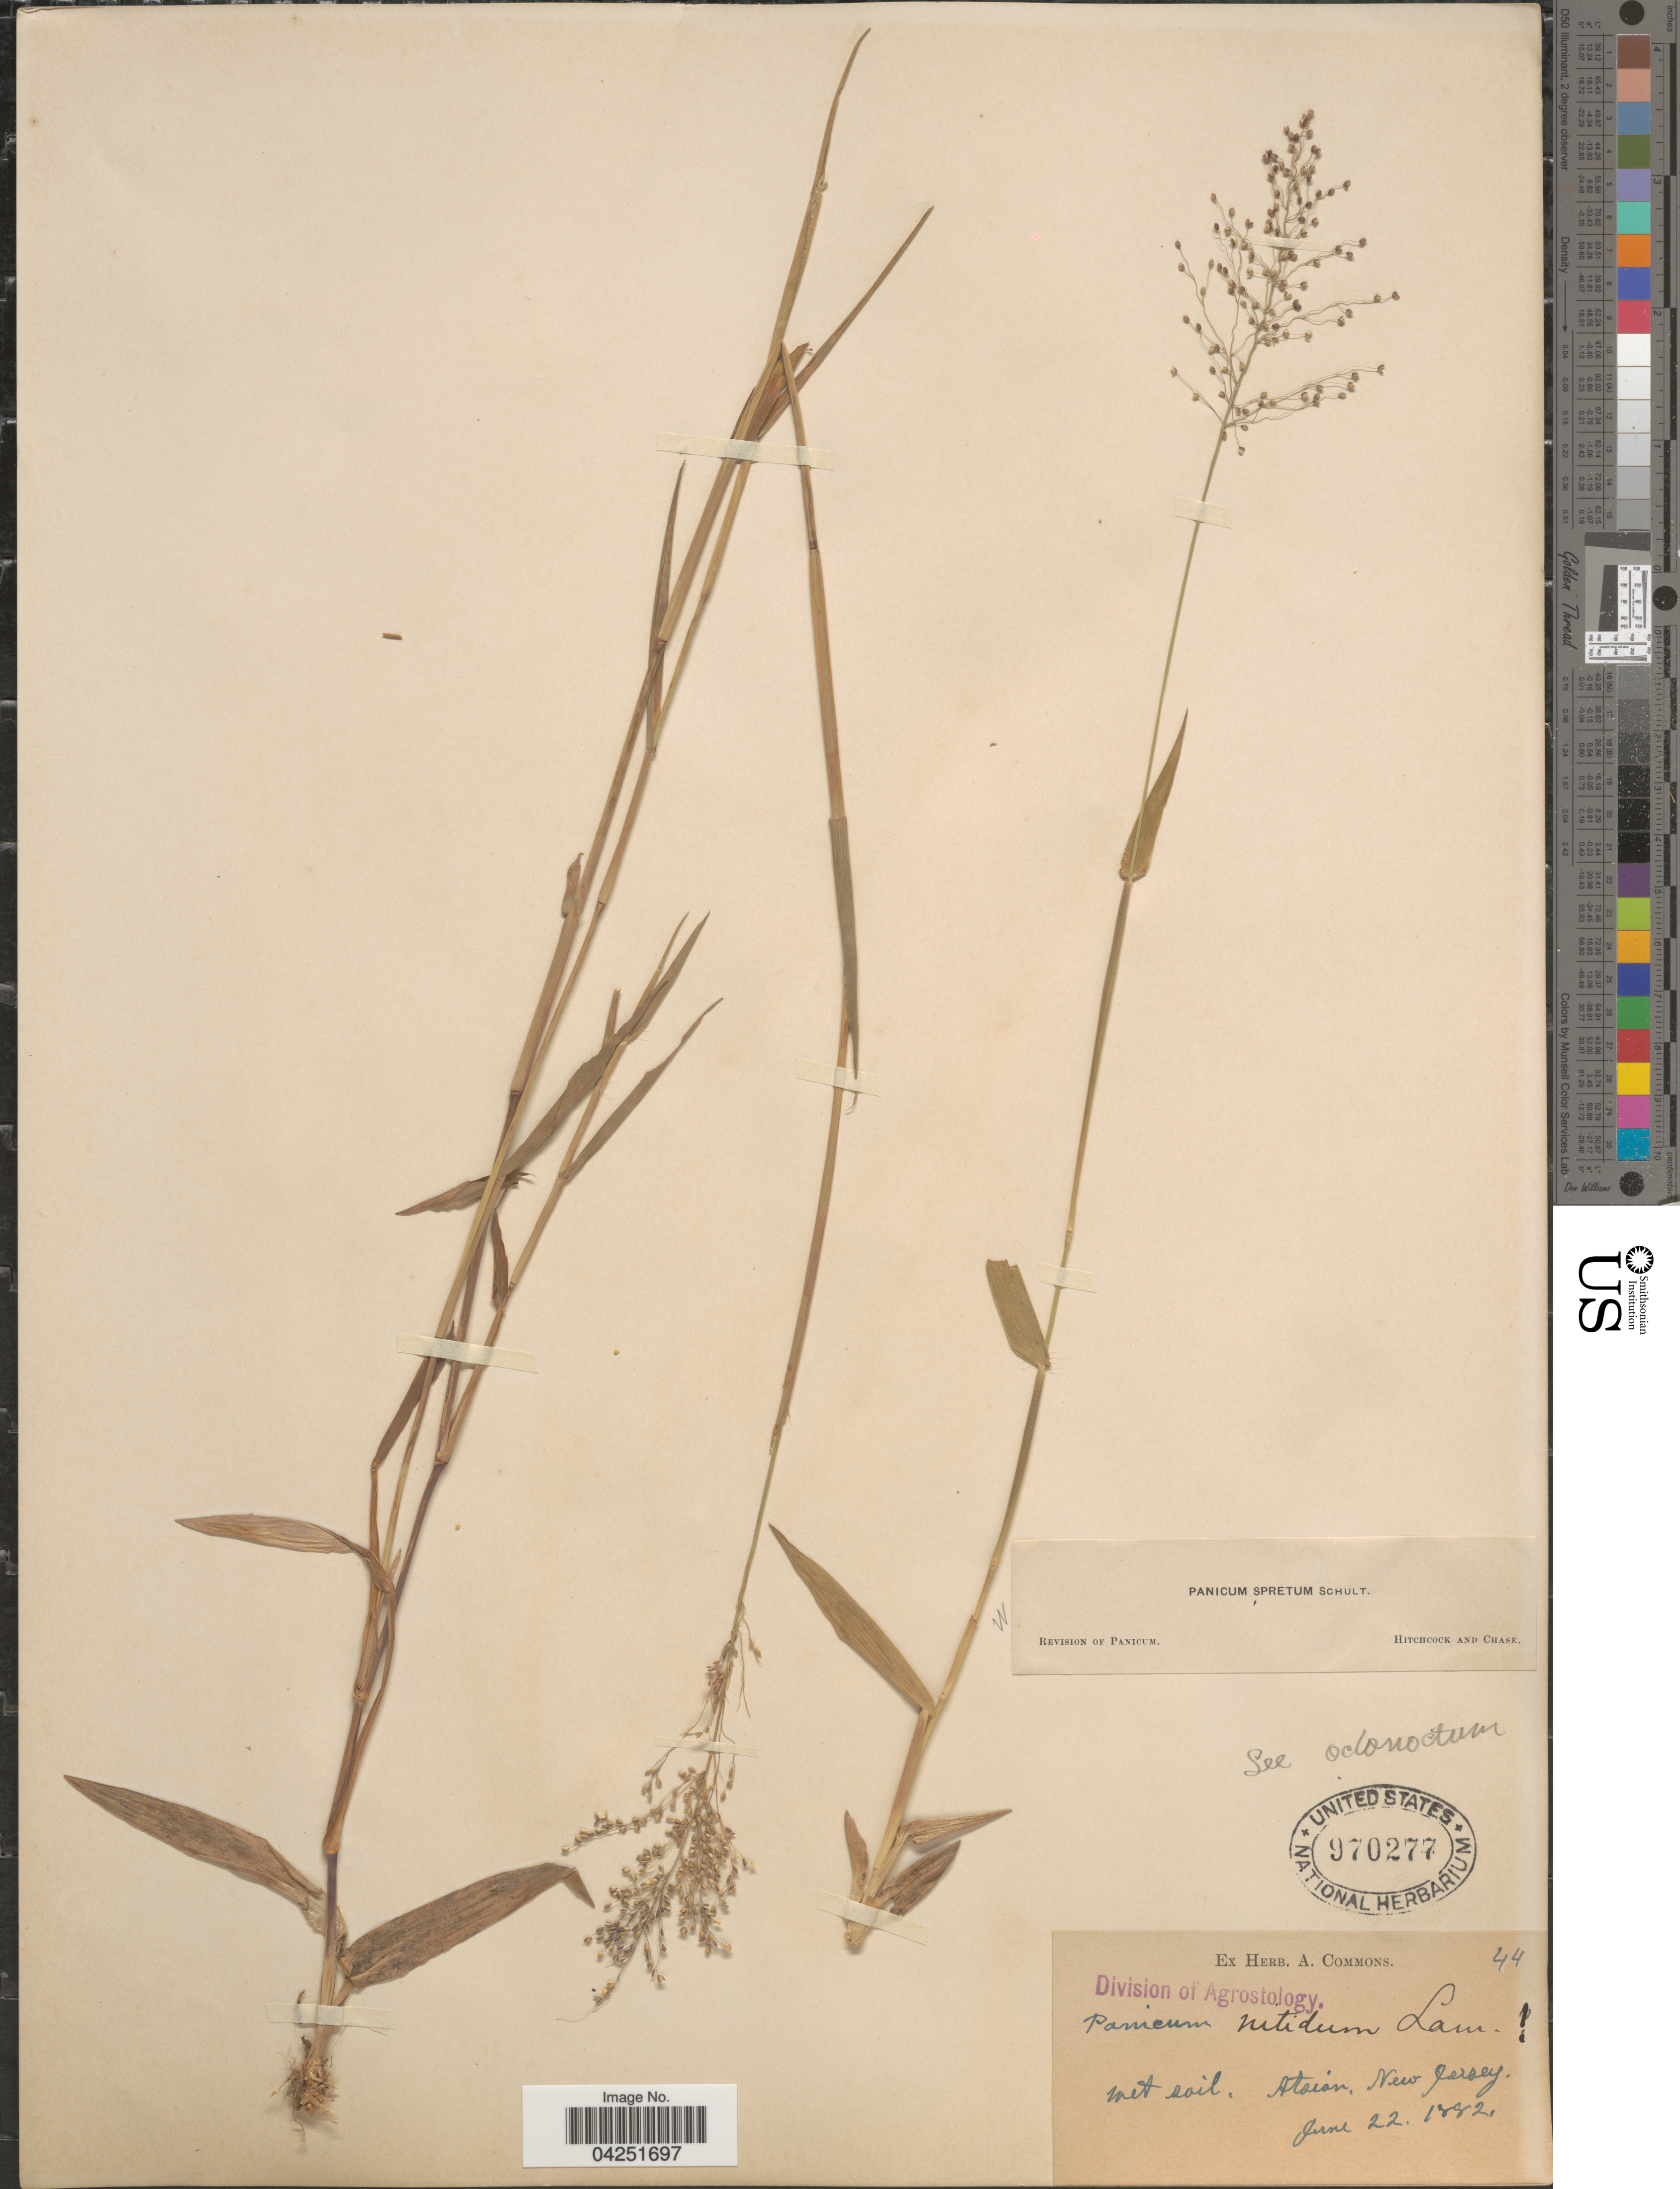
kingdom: Plantae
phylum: Tracheophyta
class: Liliopsida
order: Poales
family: Poaceae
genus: Dichanthelium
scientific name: Dichanthelium acuminatum var. densiflorum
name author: (Rand & Redfield) Gould & C.A. Clark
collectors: ex herb. A. Commons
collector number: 44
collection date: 1882-06-22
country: United States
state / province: New Jersey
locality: Atsion.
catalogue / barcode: US 970277